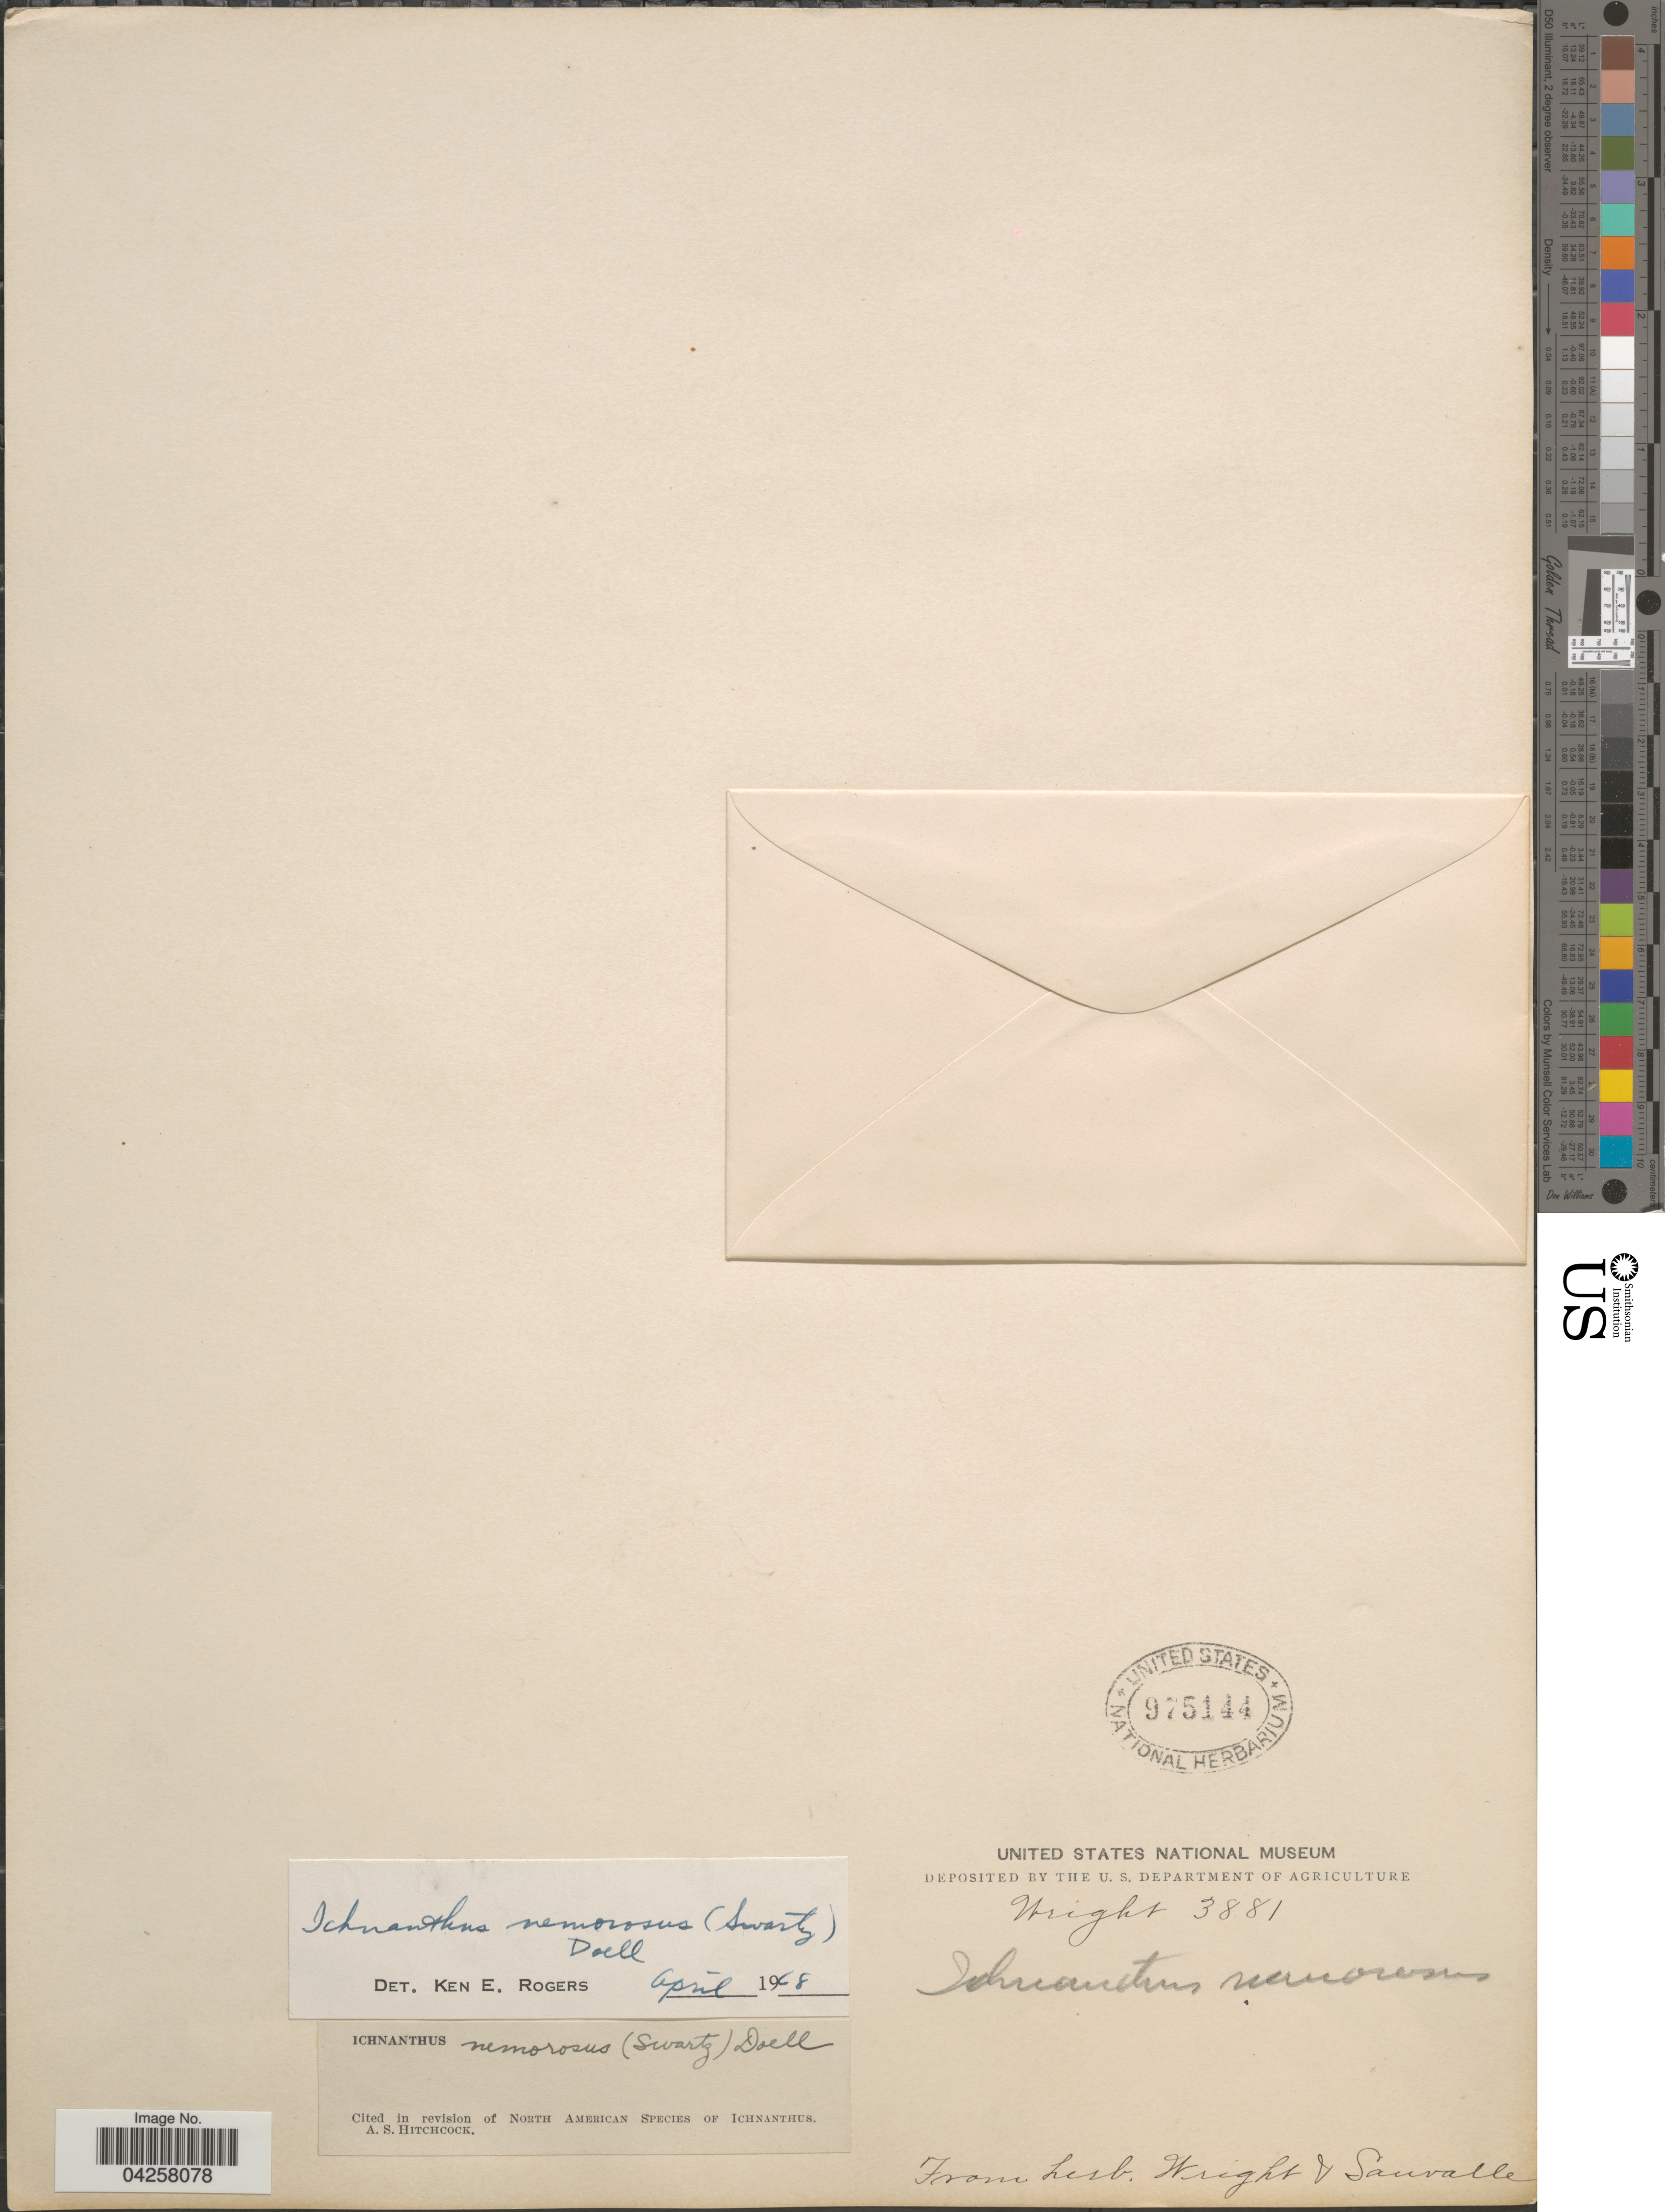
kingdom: Plantae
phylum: Tracheophyta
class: Liliopsida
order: Poales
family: Poaceae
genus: Ichnanthus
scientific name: Ichnanthus nemorosus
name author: (Sw.) Döll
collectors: Wright, --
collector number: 3881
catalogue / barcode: US 975144